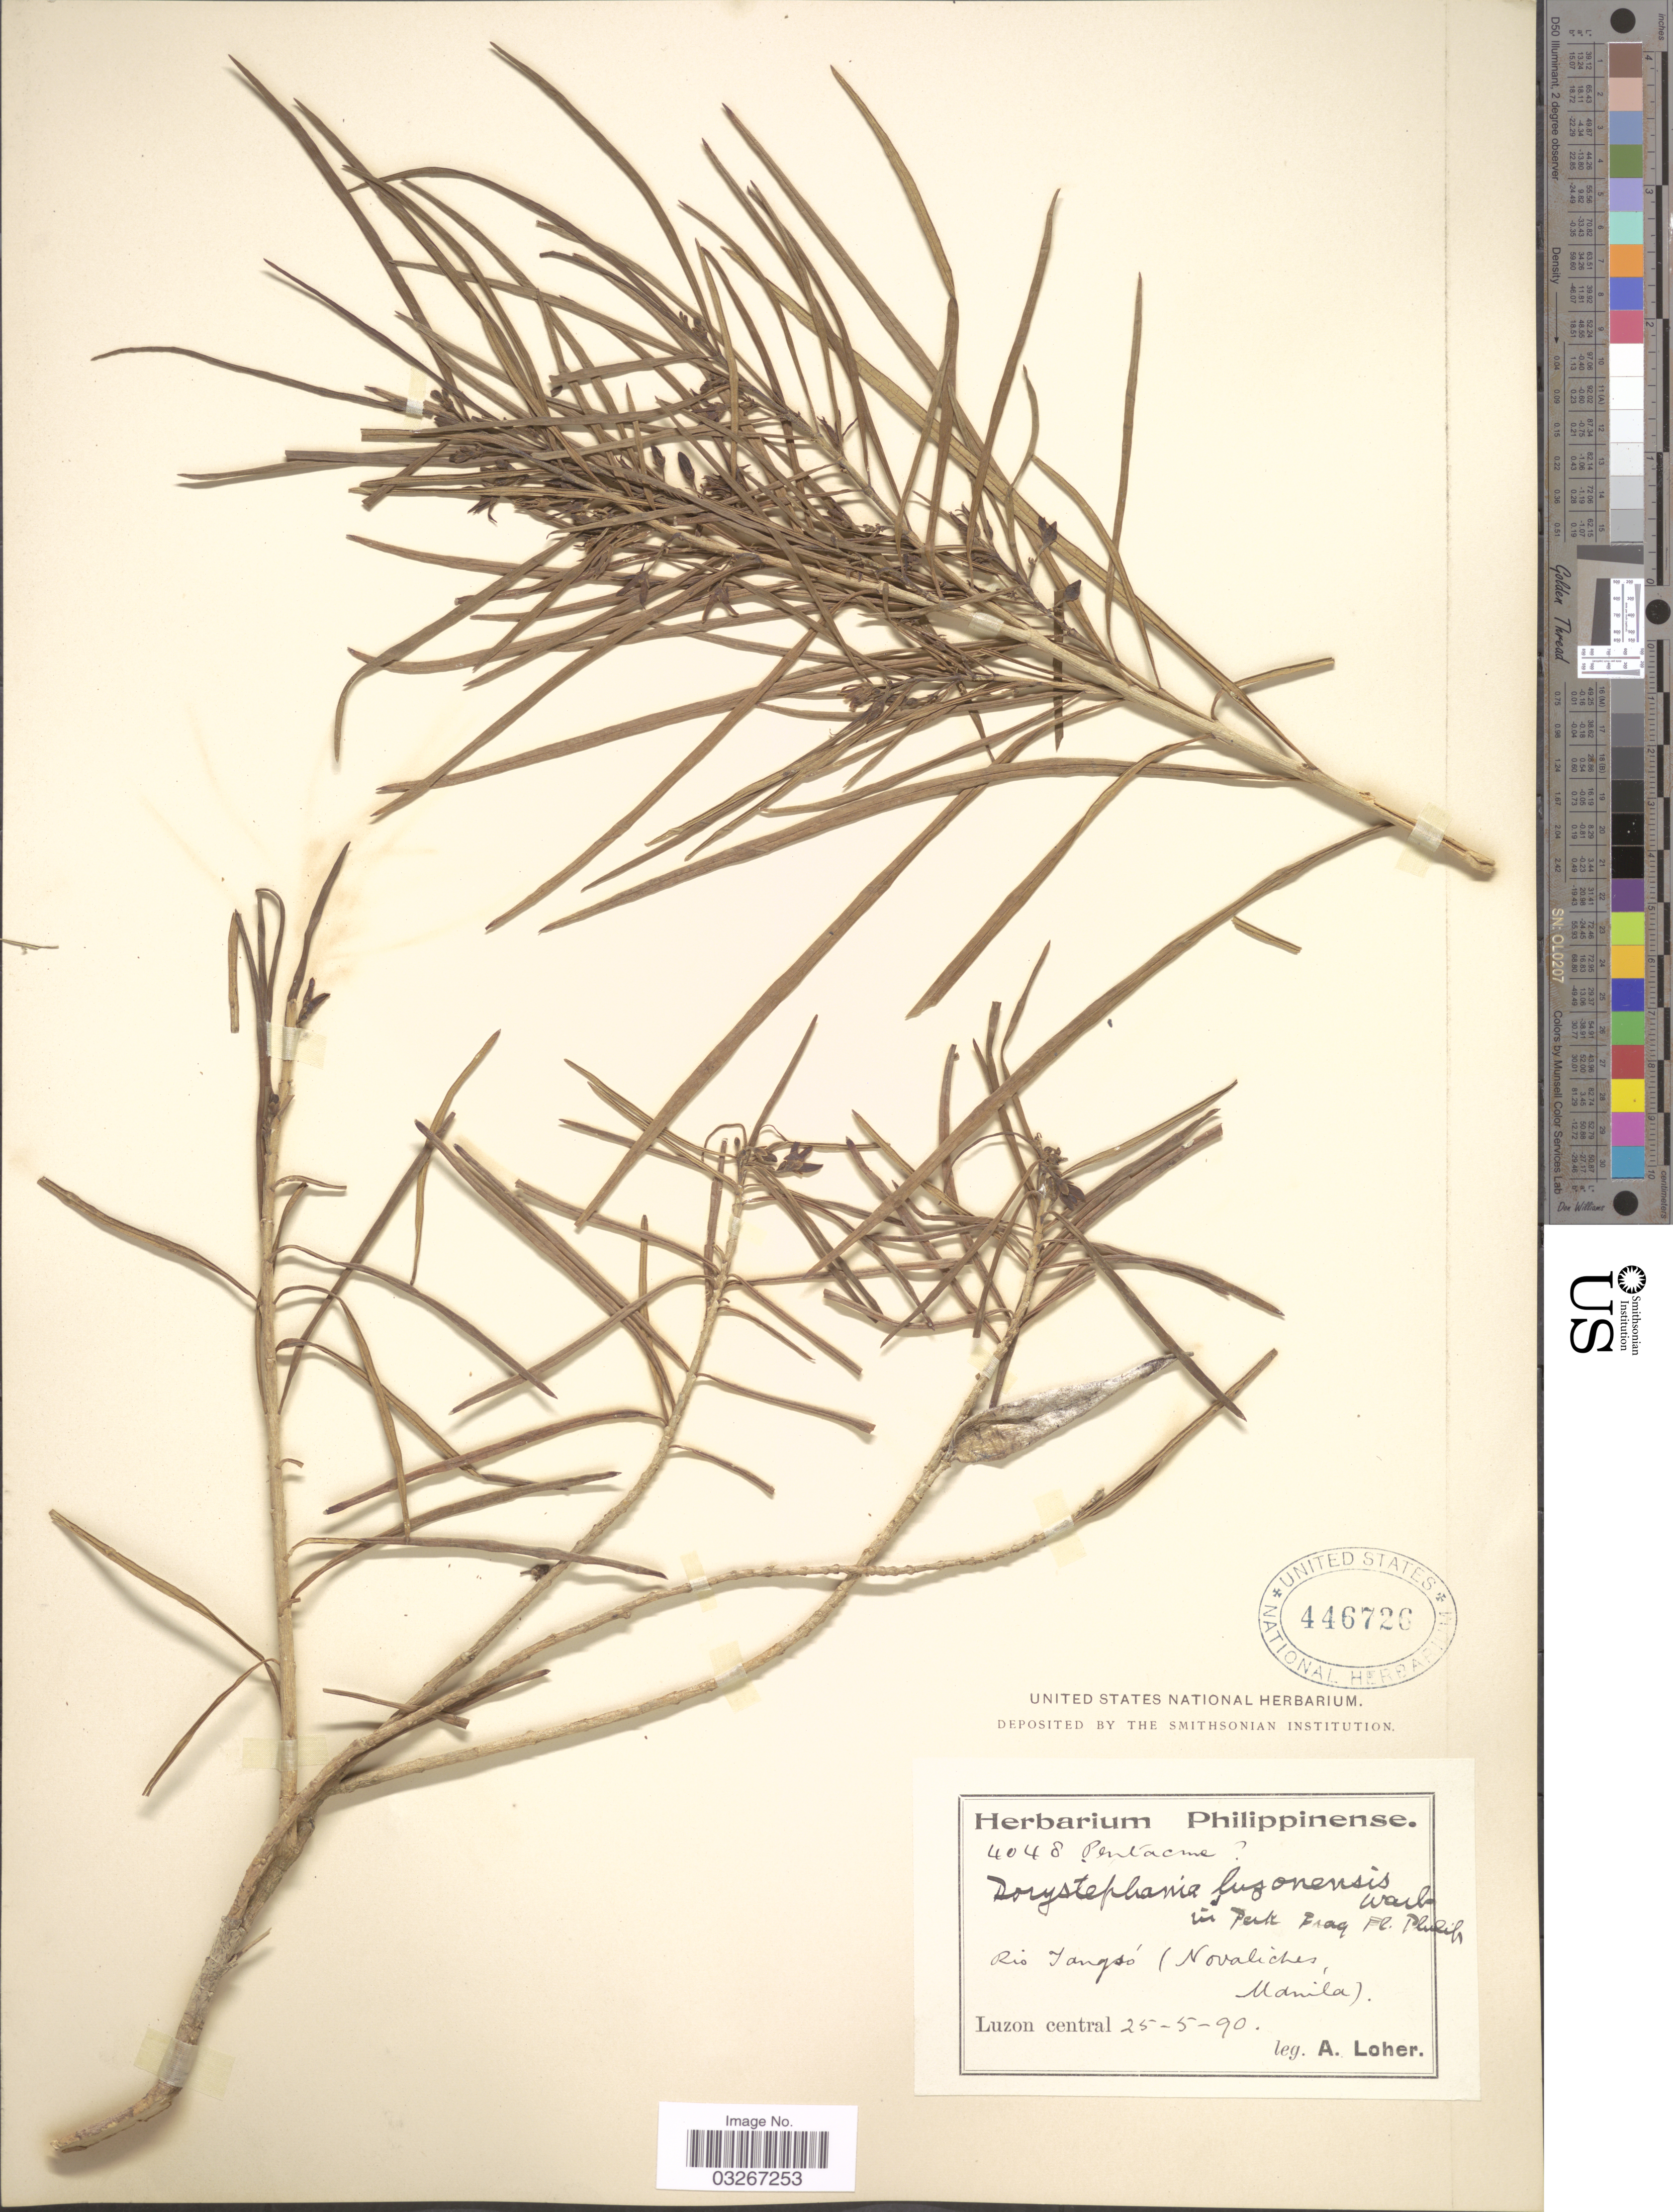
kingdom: Plantae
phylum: Tracheophyta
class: Magnoliopsida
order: Gentianales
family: Apocynaceae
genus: Dorystephania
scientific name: Dorystephania luzonensis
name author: Warb.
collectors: A. Loher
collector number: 4048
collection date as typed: Transcribed d/m/y: 25/5/90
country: Philippines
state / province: Central Luzon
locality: Rio Tangsó (Novaliches, Manila). Luzon central.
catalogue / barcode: US 446726